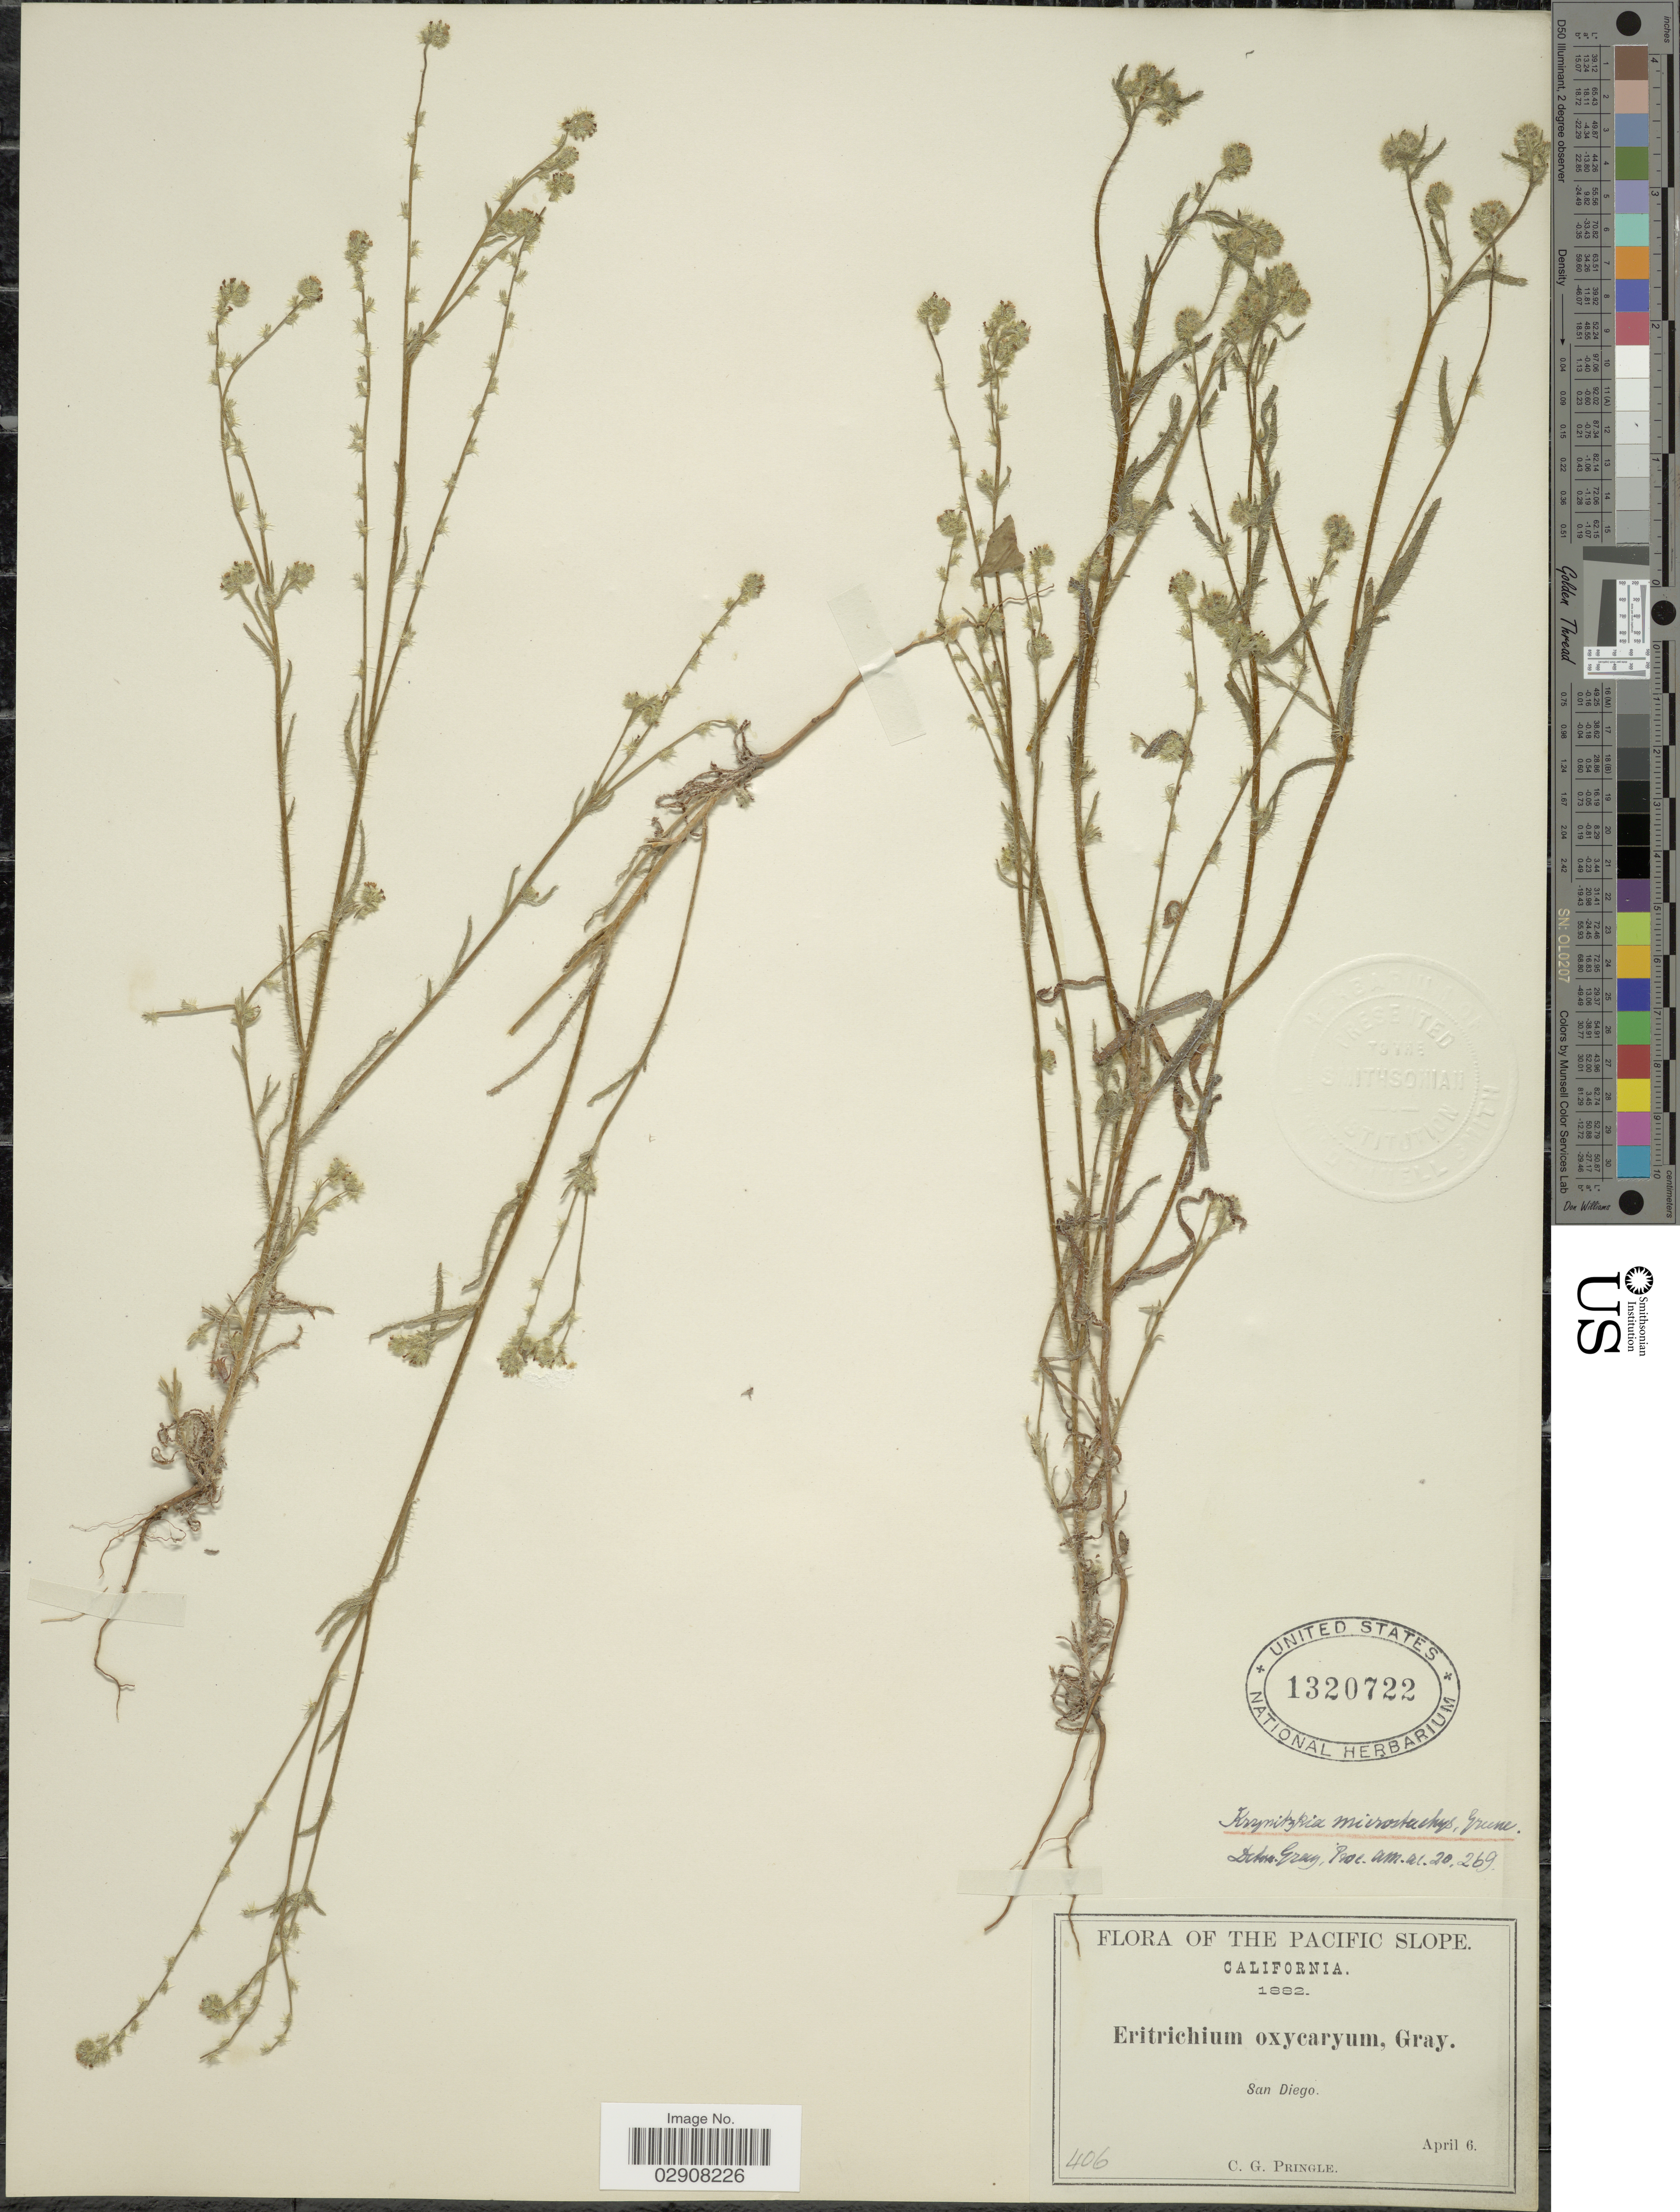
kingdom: Plantae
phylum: Tracheophyta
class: Magnoliopsida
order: Boraginales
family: Boraginaceae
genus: Cryptantha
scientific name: Cryptantha muricata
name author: (Hook. & Arn.) A. Nelson & J.F. Macbr.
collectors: C. G. Pringle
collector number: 406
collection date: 1882-04-06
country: United States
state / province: California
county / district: San Diego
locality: Pacifiic Slope. San Diego.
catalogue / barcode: US 1320722